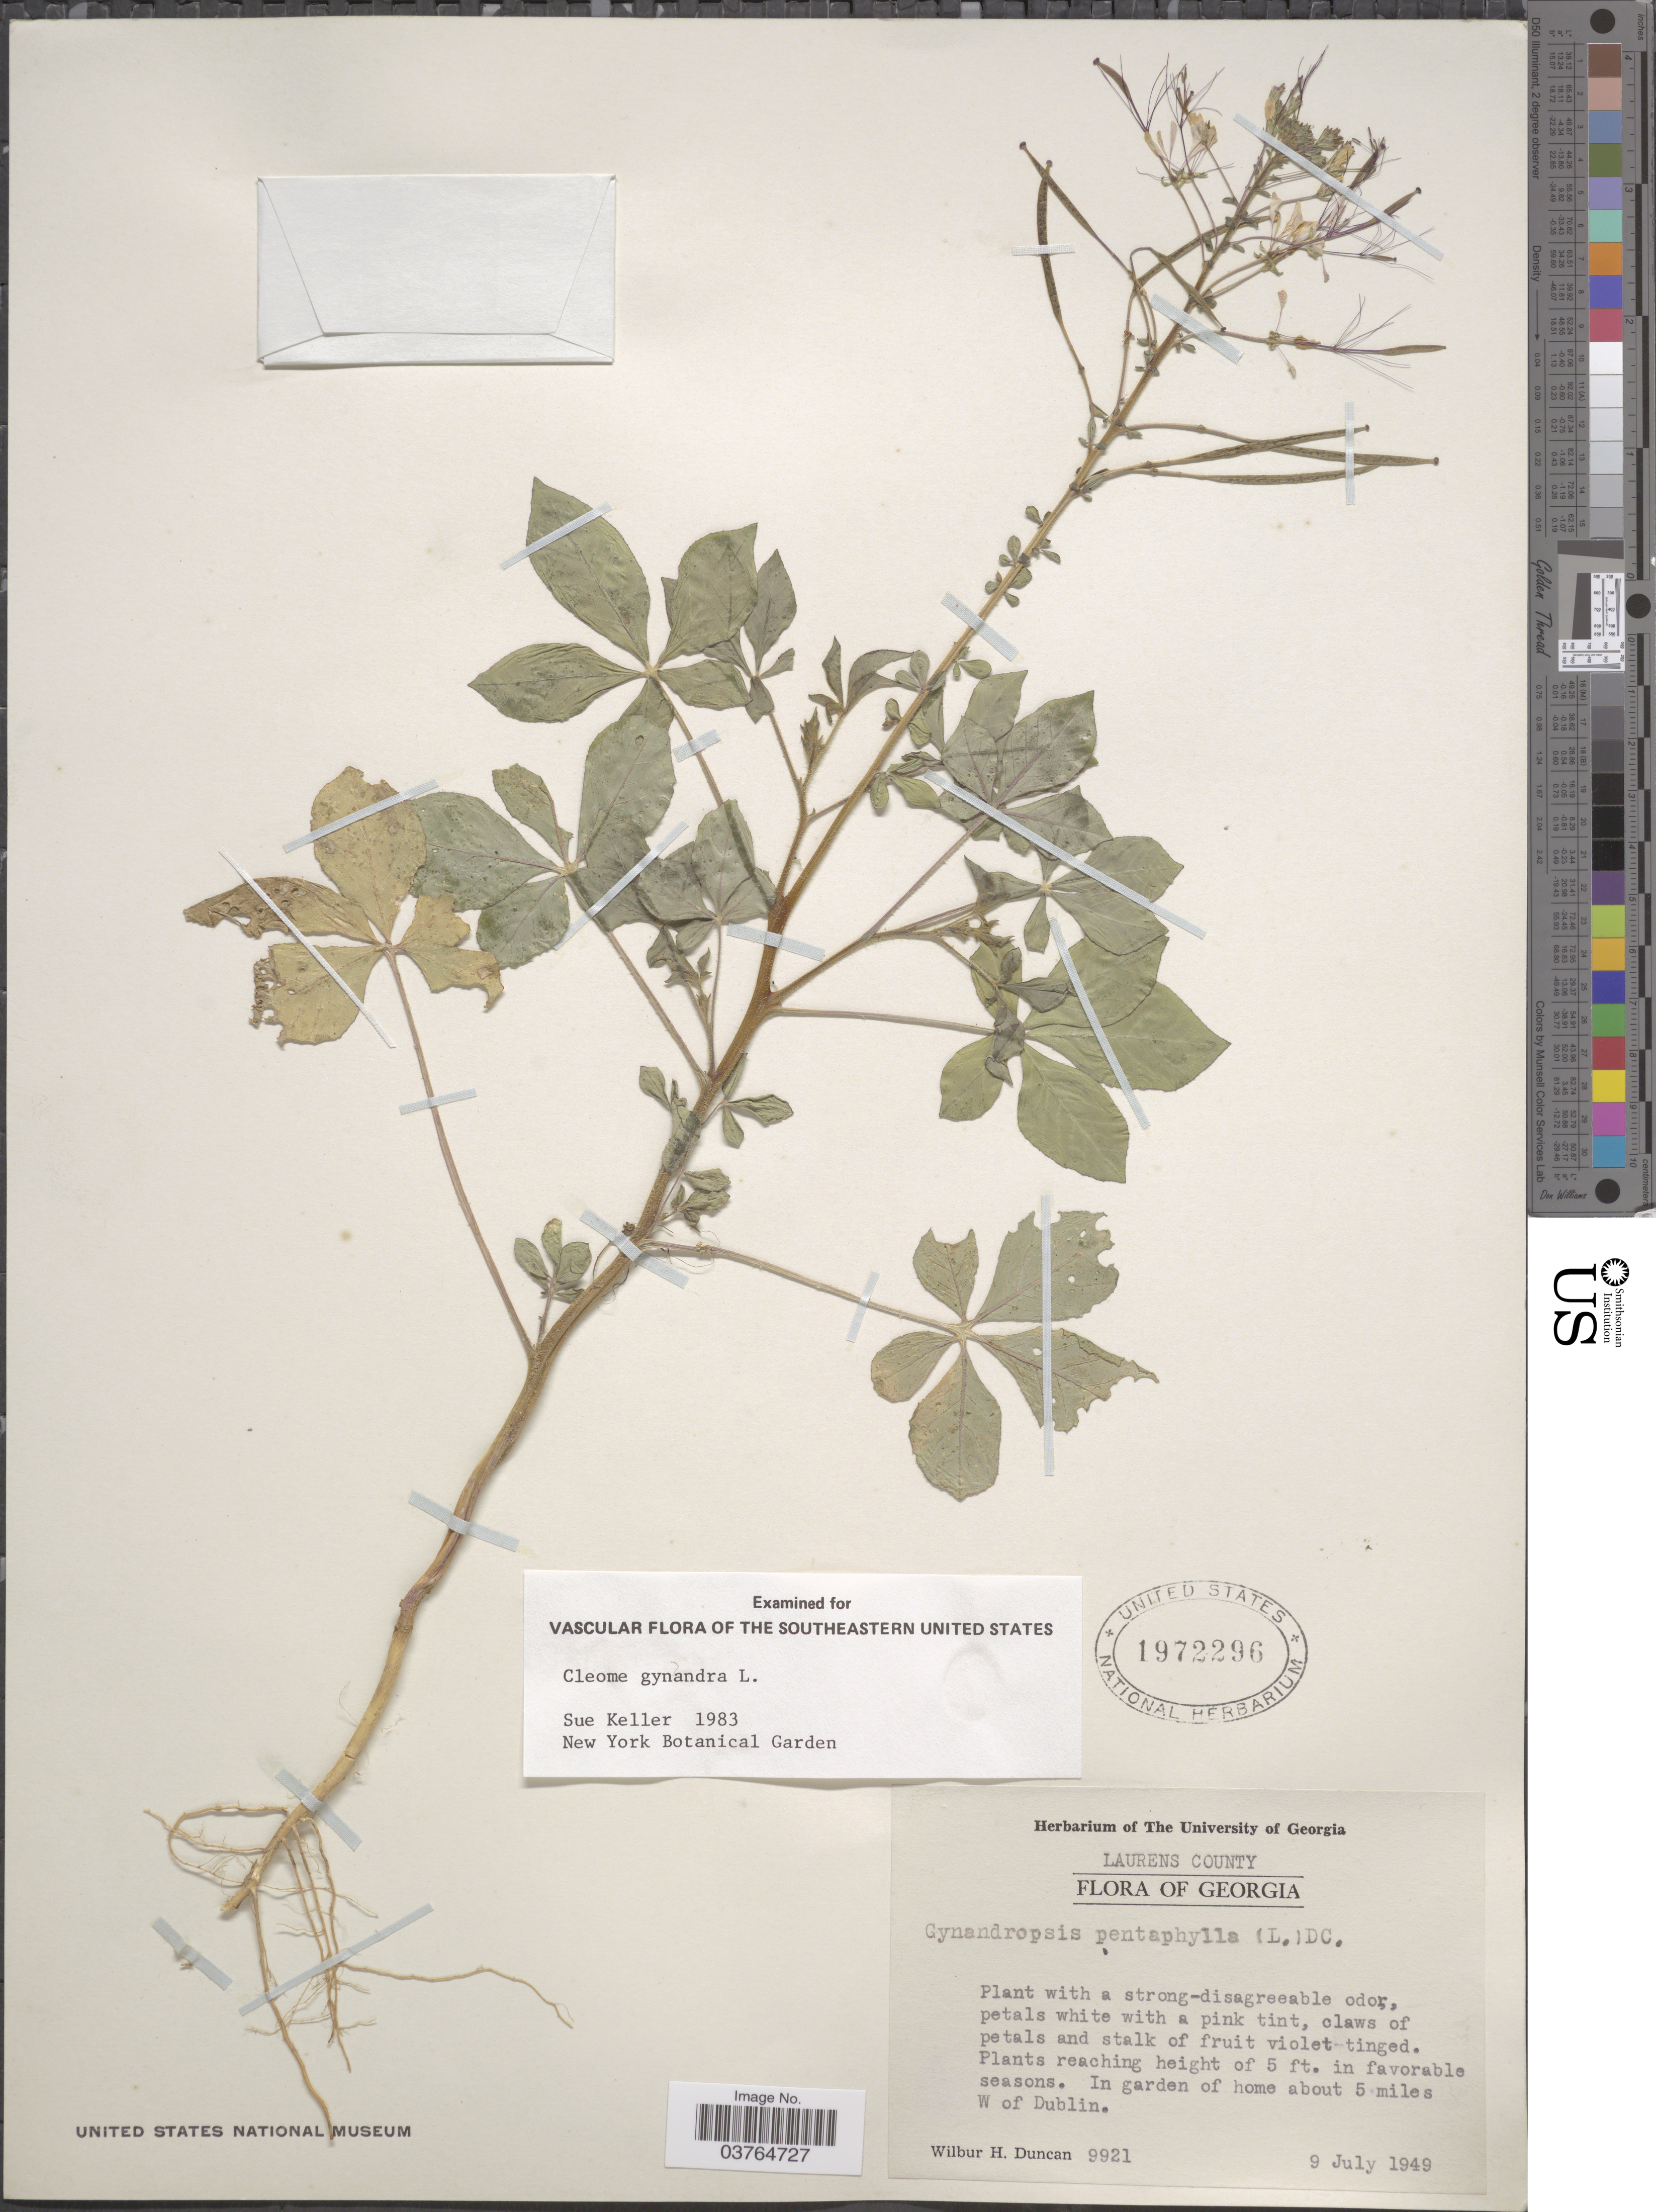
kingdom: Plantae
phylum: Tracheophyta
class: Magnoliopsida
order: Brassicales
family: Cleomaceae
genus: Gynandropsis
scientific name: Gynandropsis gynandra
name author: (L.) Briq.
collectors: W. H. Duncan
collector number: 9921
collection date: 1949-07-09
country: United States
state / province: Georgia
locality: Laurens County. In garden of home about 5 miles W of Dublin.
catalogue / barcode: US 1972296